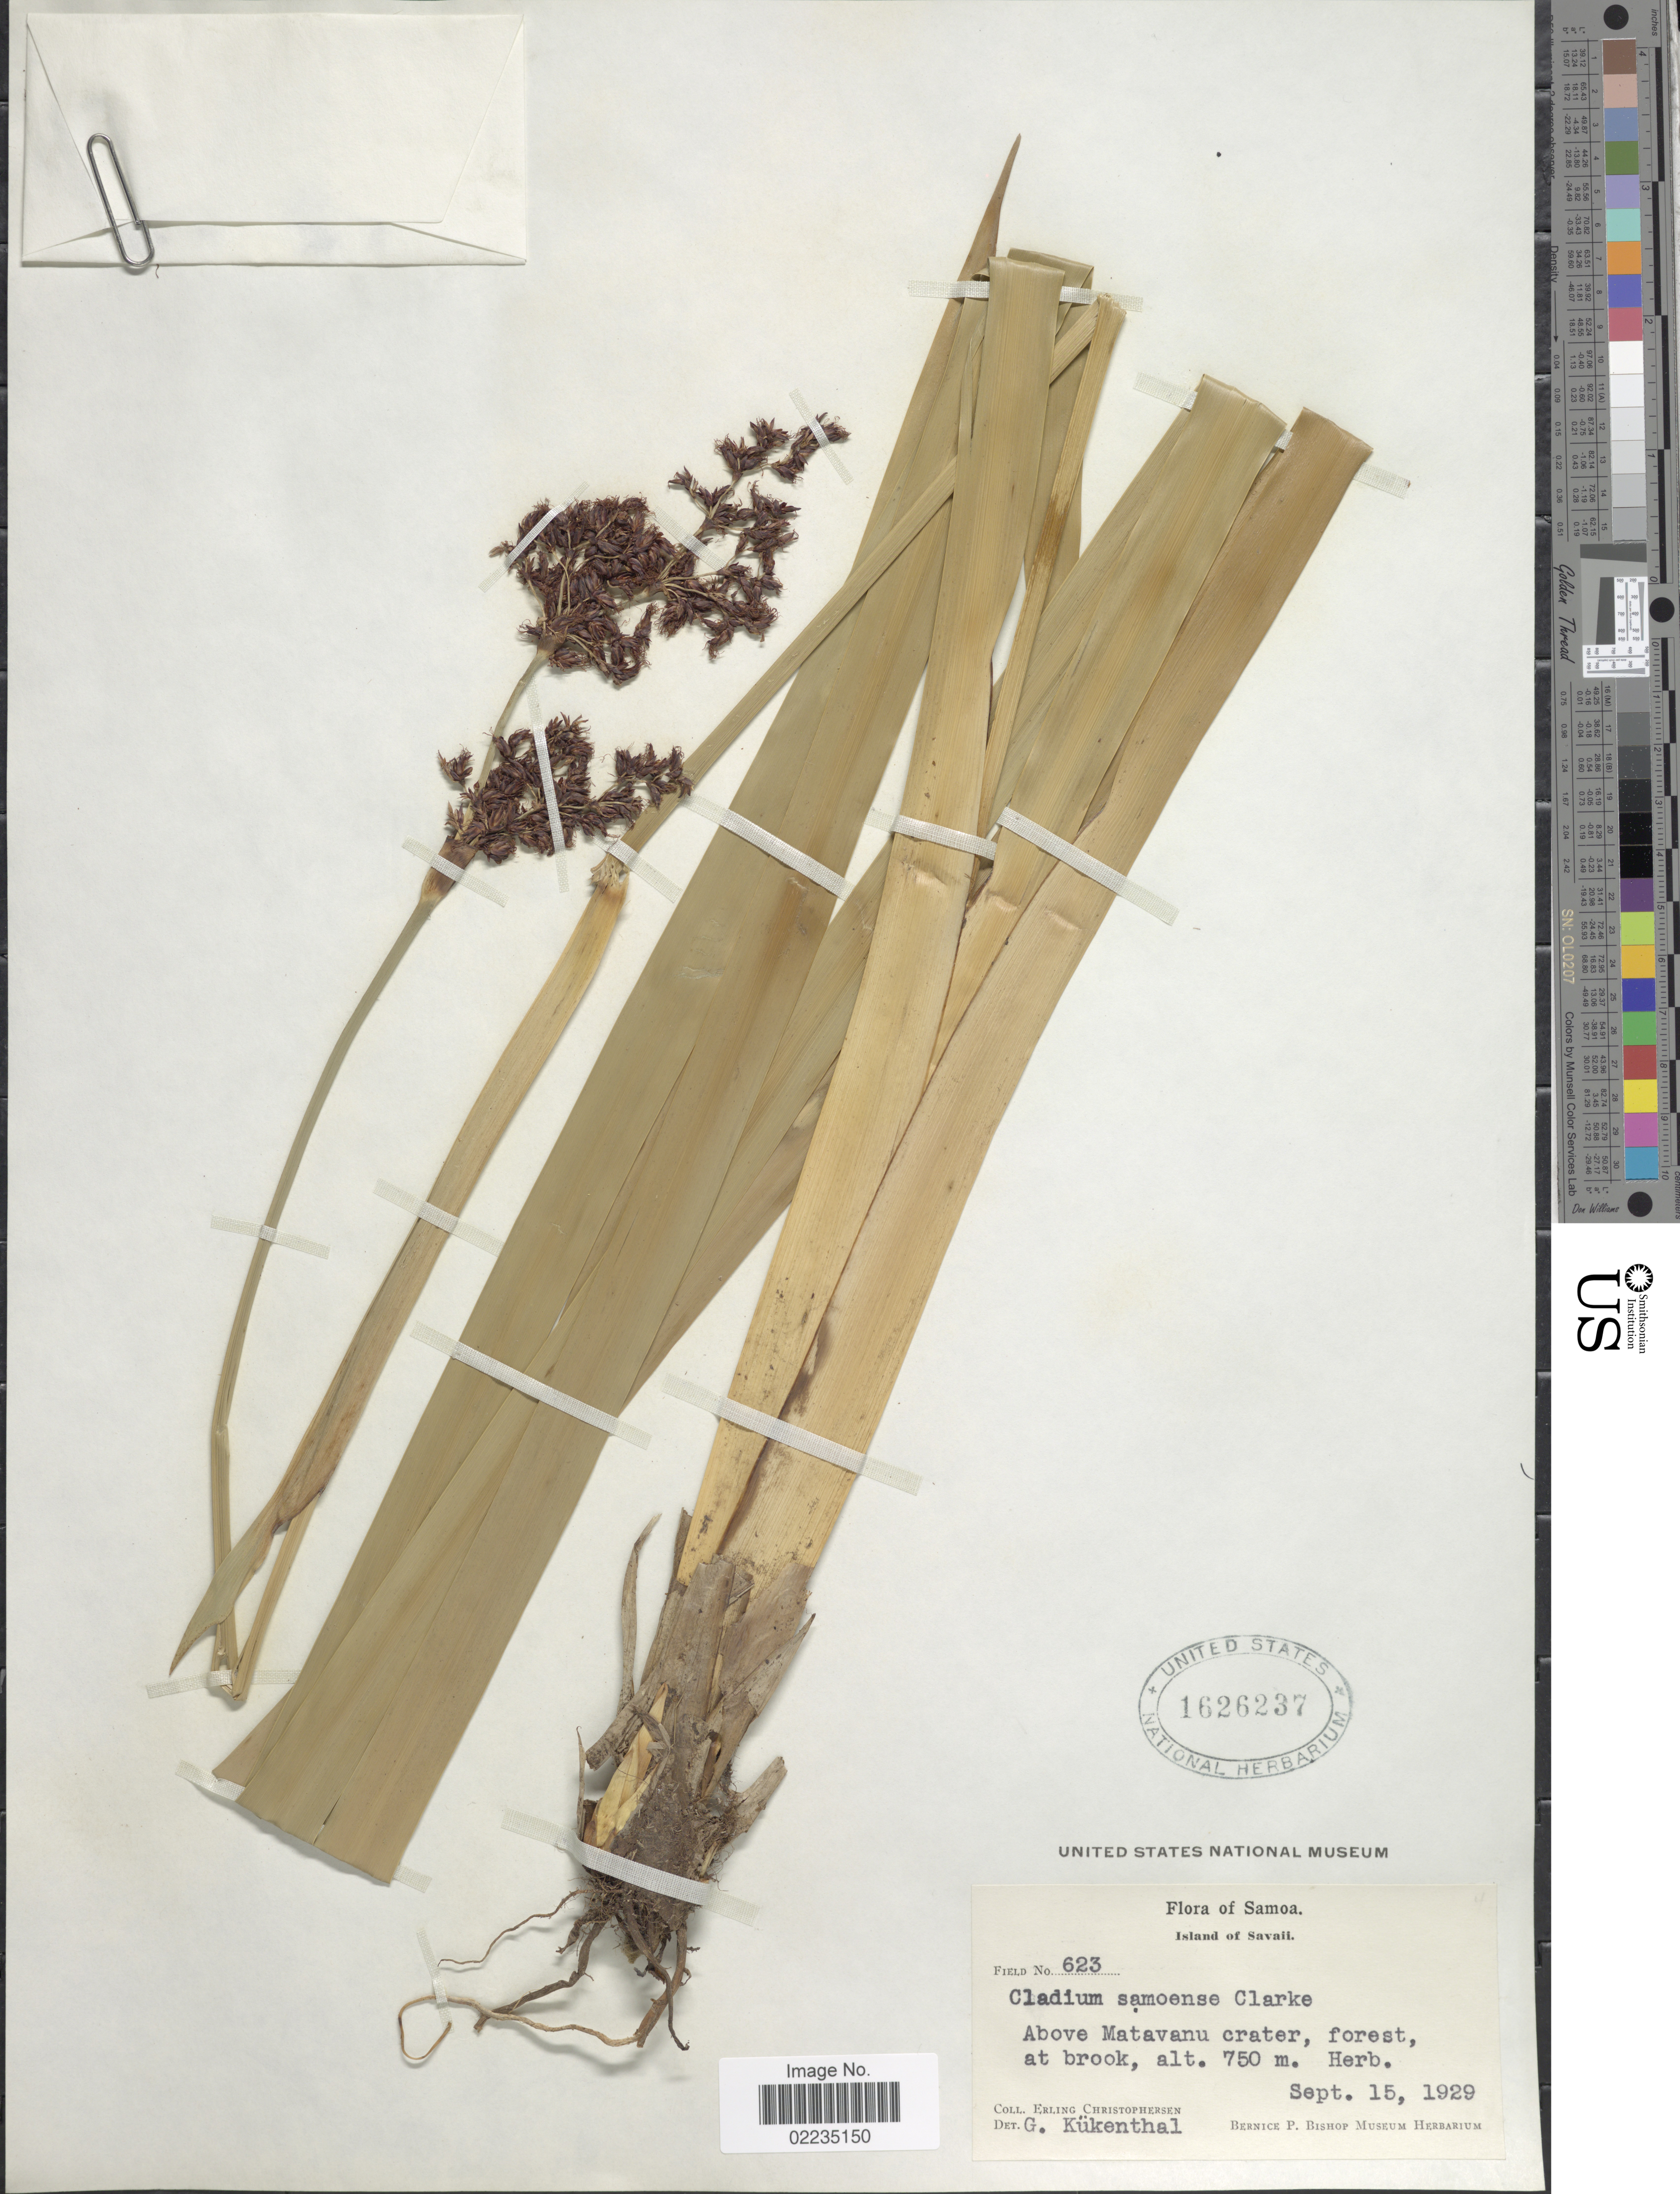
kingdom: Plantae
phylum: Tracheophyta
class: Liliopsida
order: Poales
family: Cyperaceae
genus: Machaerina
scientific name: Machaerina samoensis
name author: (C.B. Clarke) T. Koyama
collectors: E. Christophersen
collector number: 623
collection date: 1929-09-15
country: Samoa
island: Savai'i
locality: Island of Savaii, Above Matavanu crater, forest at brook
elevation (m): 750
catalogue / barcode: US 1626237